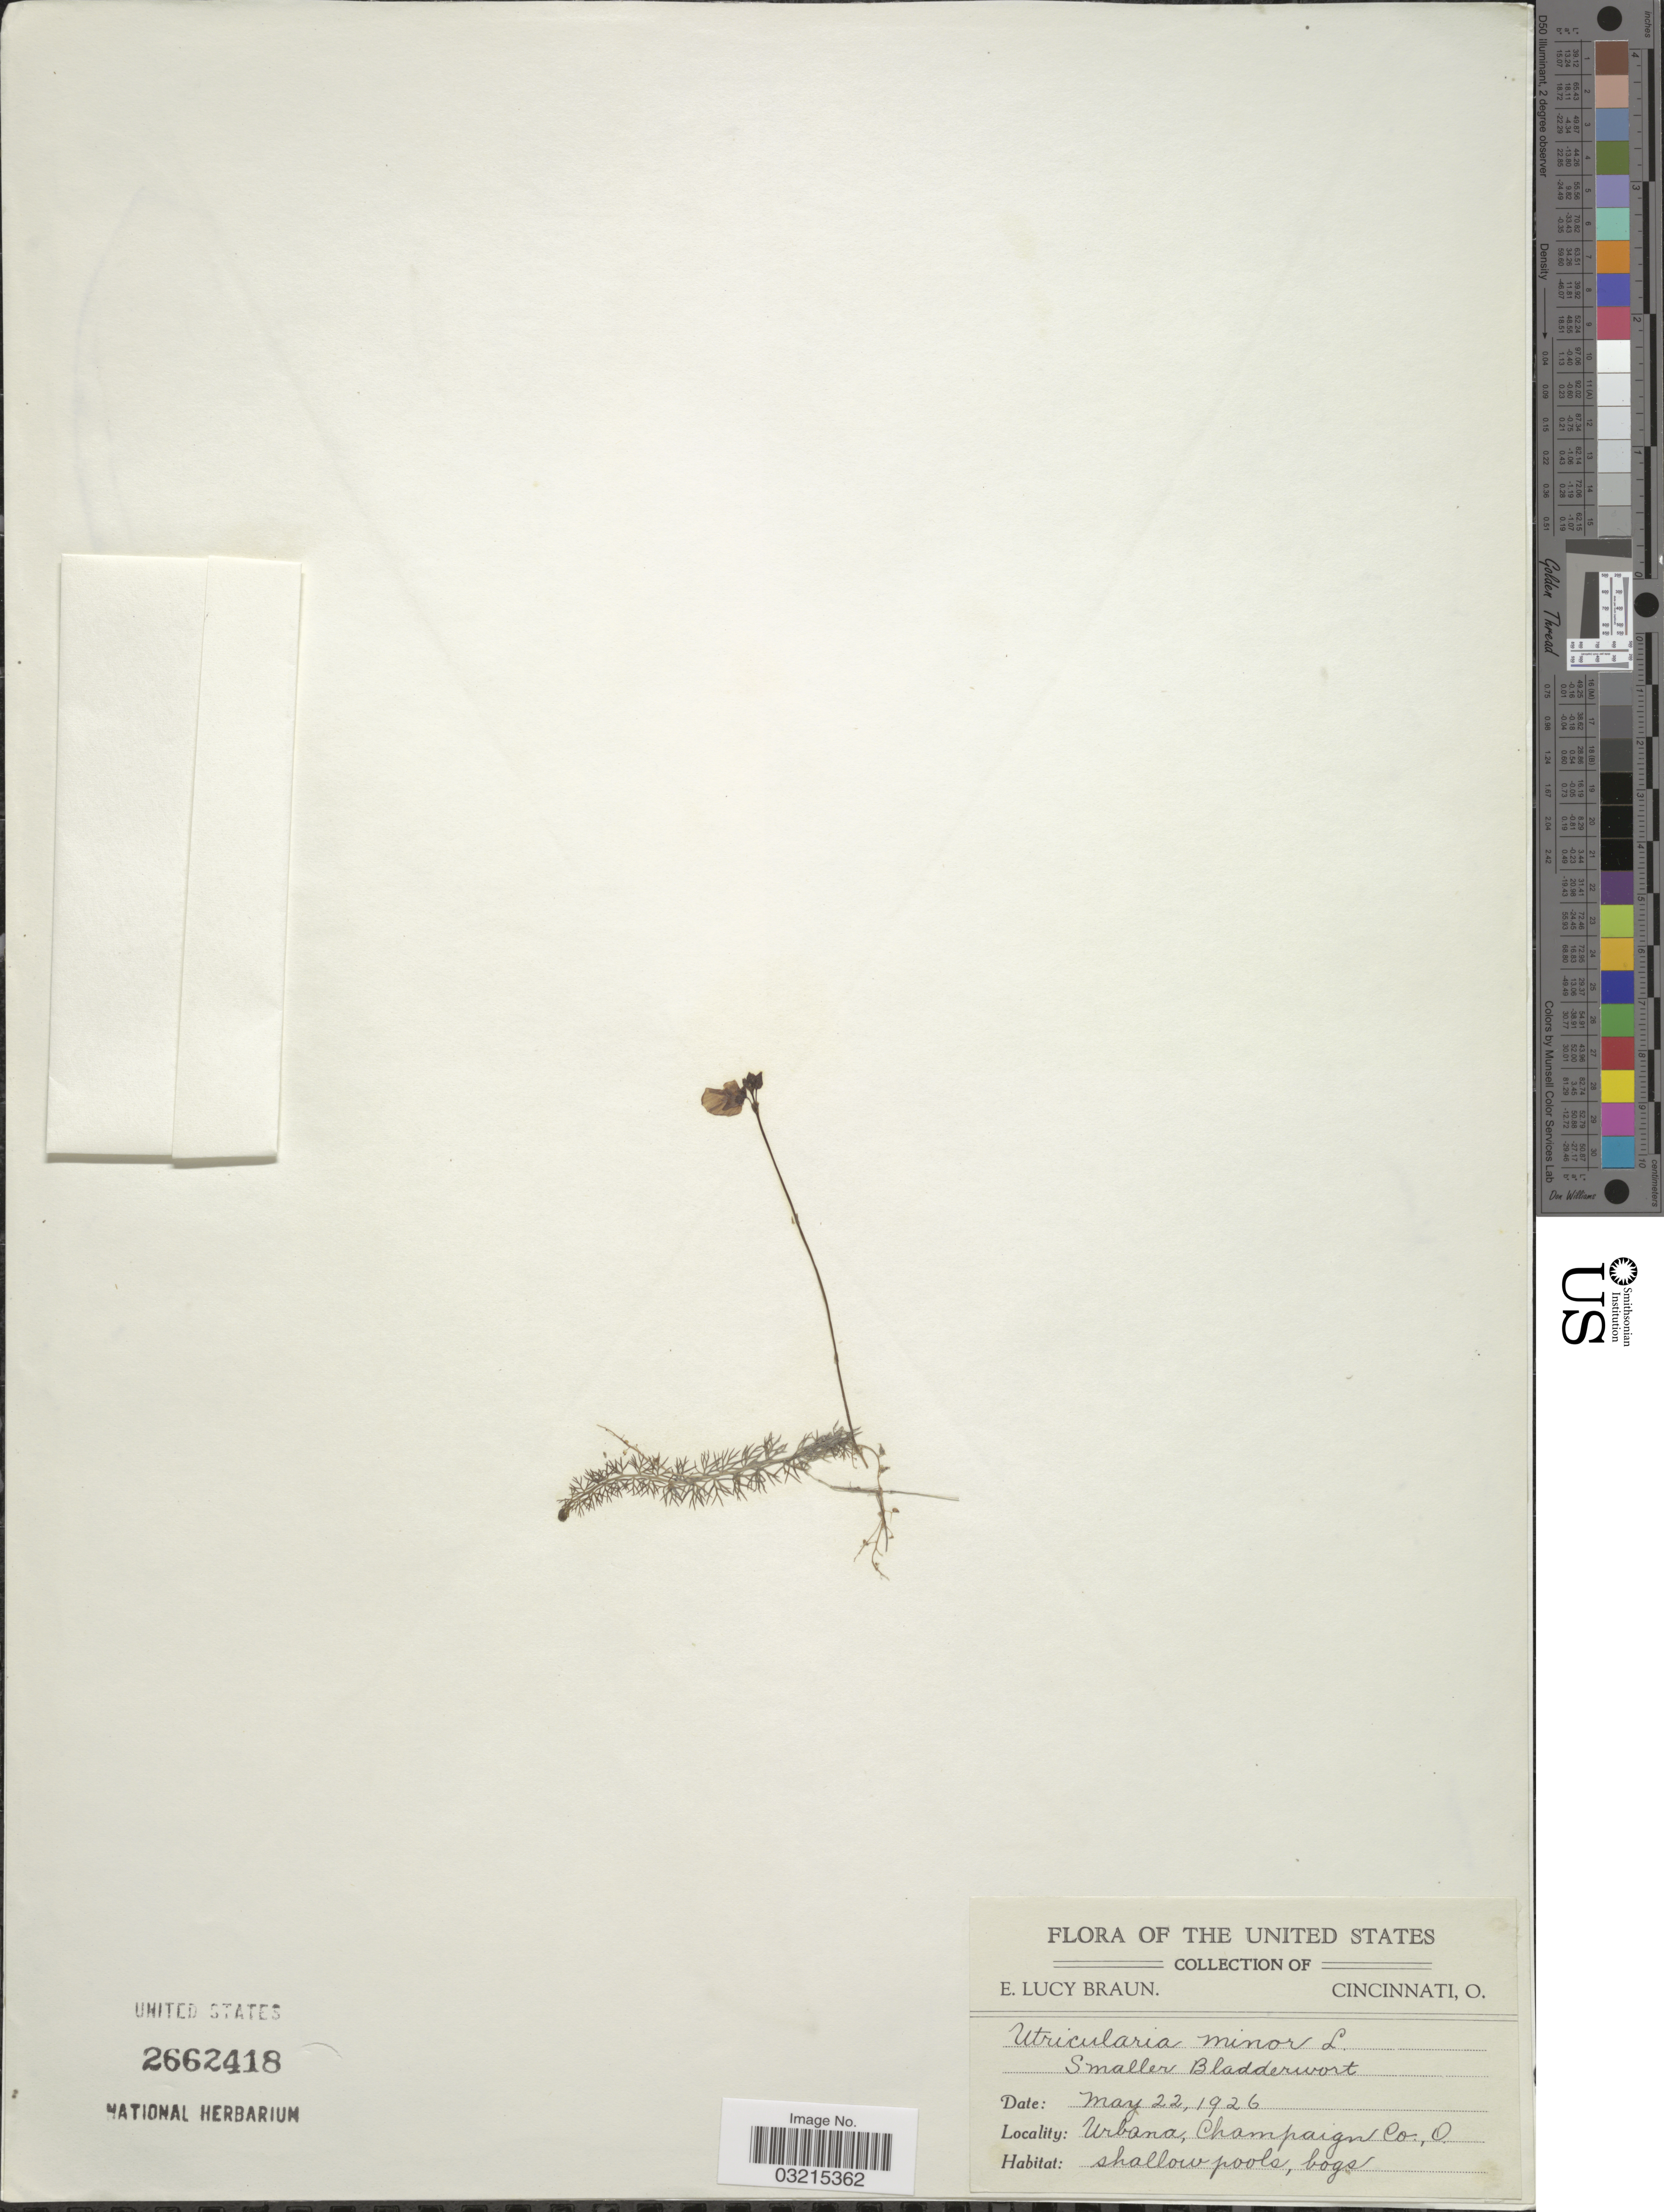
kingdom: Plantae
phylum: Tracheophyta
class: Magnoliopsida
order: Lamiales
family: Lentibulariaceae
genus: Utricularia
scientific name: Utricularia minor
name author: L.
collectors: E. L. Braun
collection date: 1926-05-22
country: United States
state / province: Ohio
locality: Urbana, Champaign Co., O.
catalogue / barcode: US 2662418